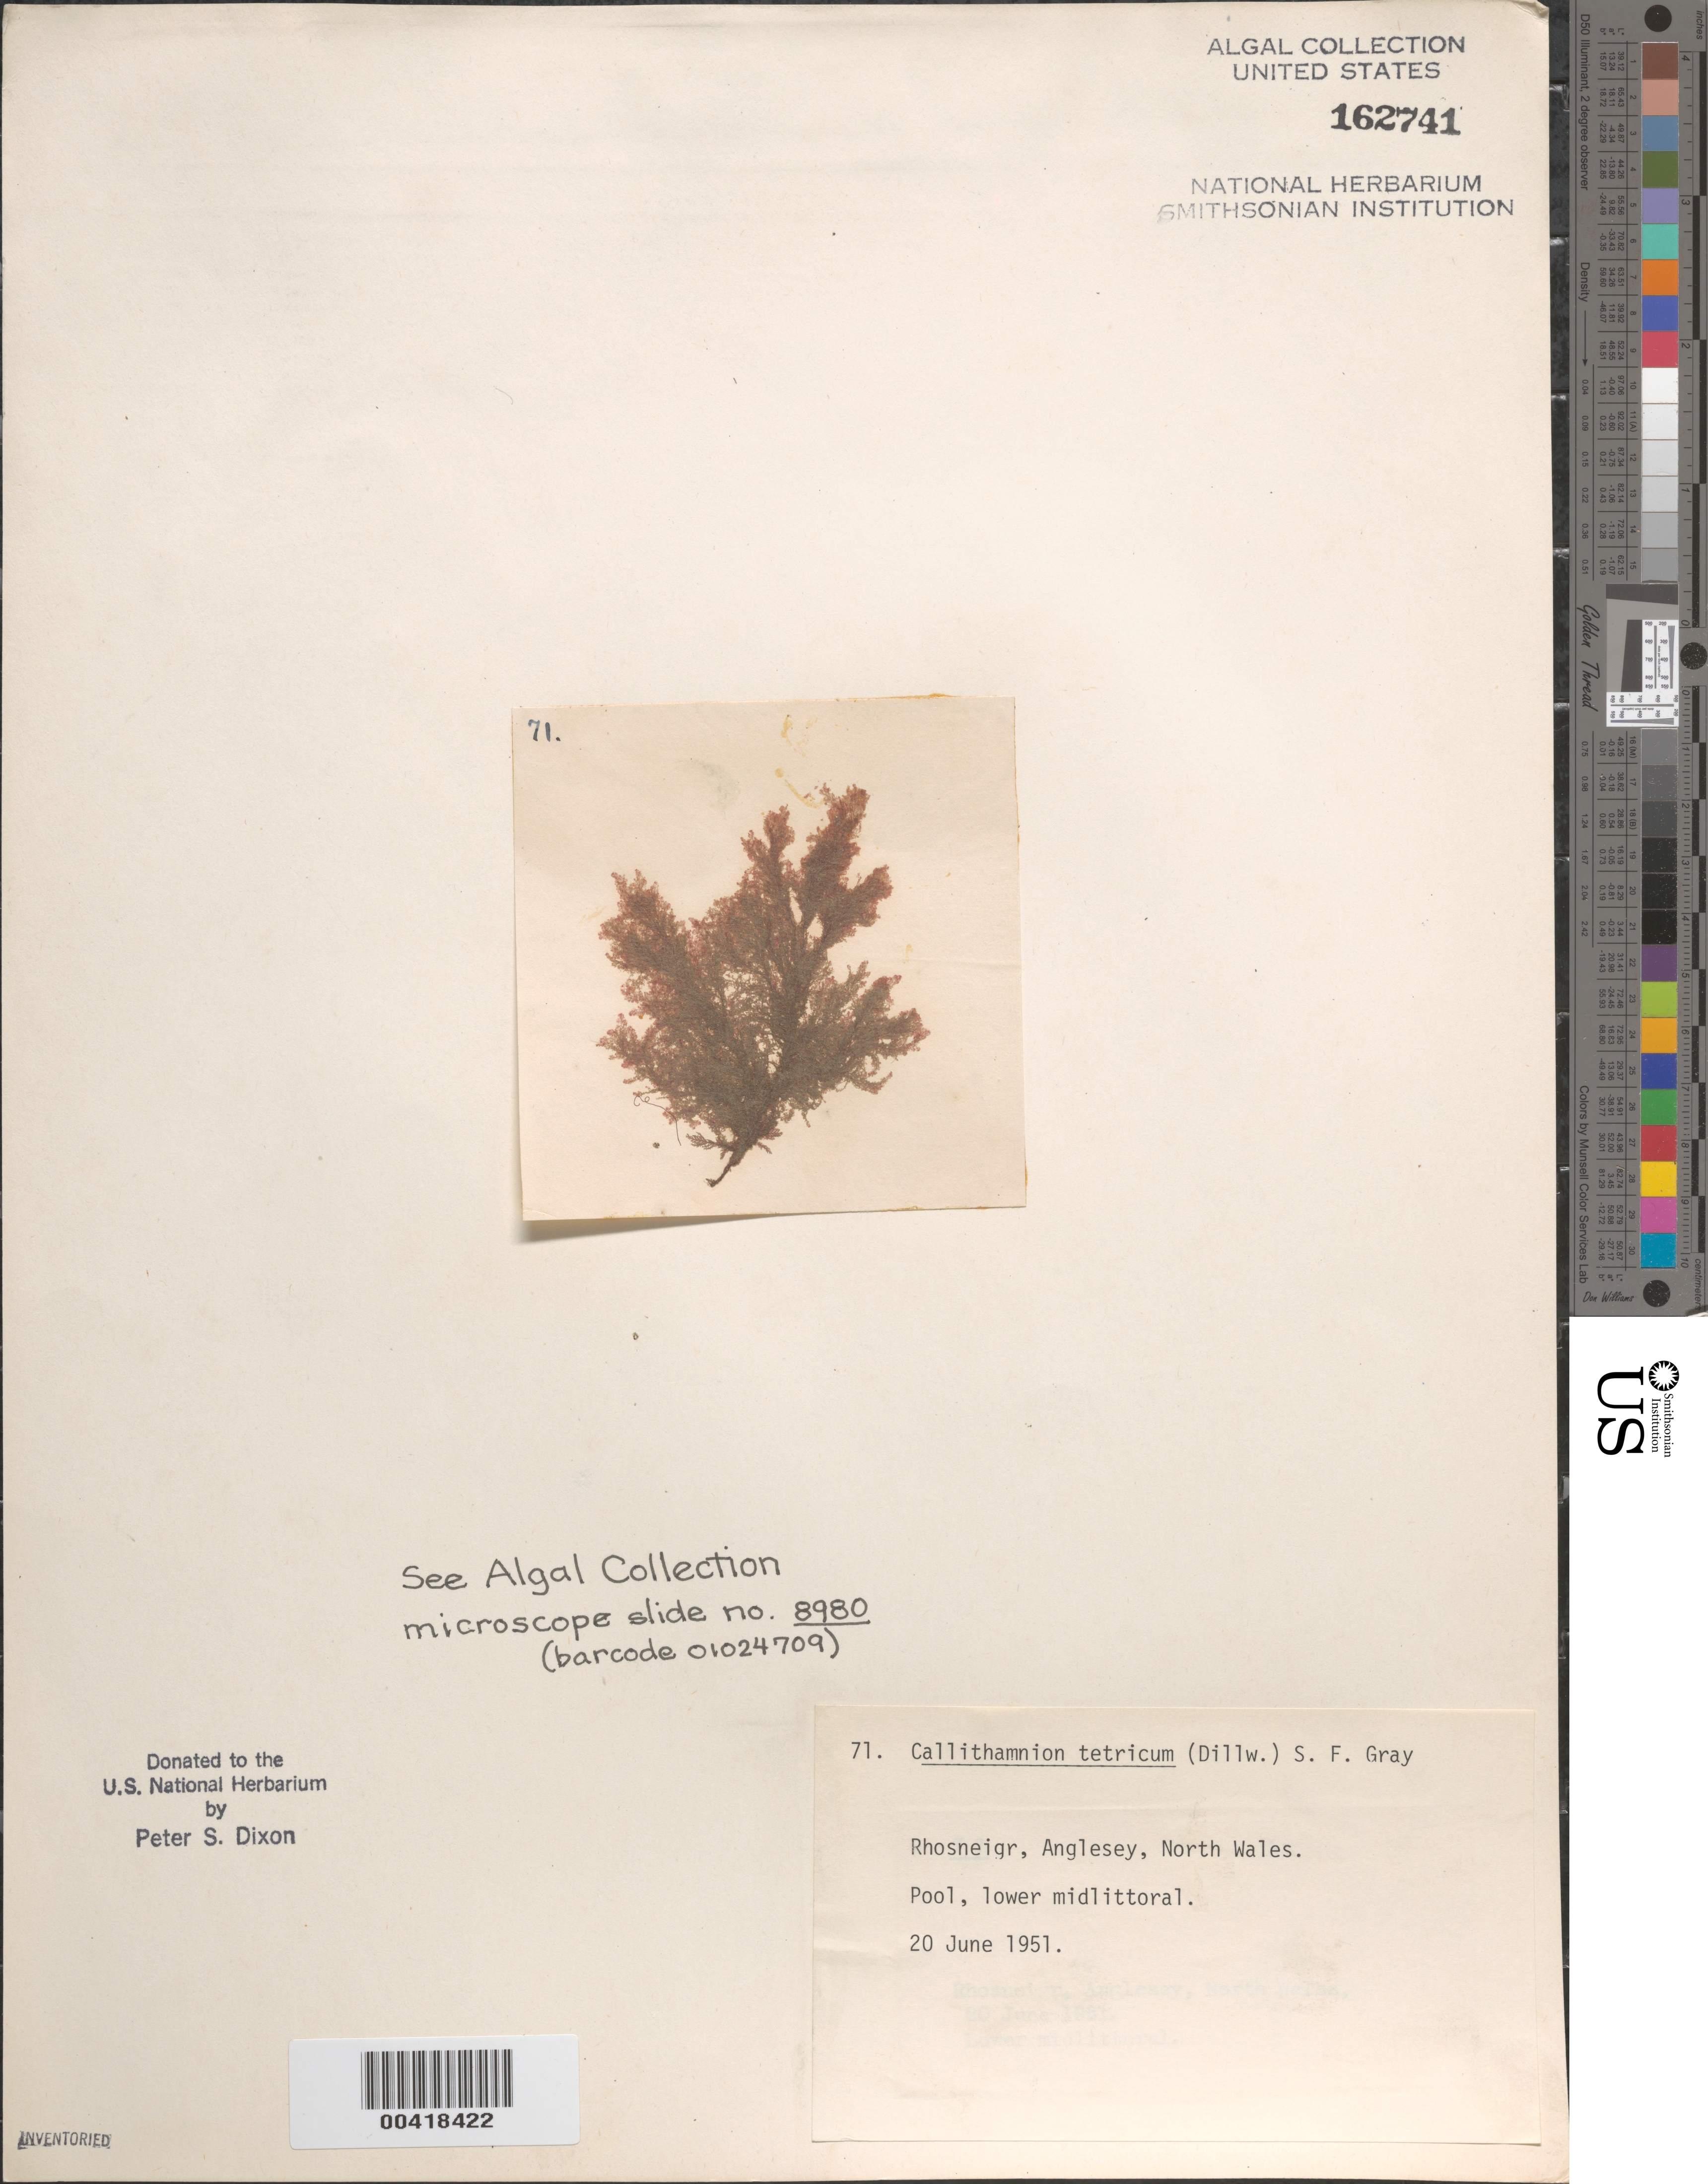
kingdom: Plantae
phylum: Rhodophyta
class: Florideophyceae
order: Ceramiales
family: Callithamniaceae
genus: Callithamnion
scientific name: Callithamnion tetricum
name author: (Dillwyn) S.F. Gray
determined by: Dixon, P. S.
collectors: P. S. Dixon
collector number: PSD 71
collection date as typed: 20 Jun 1951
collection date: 1951-06-20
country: United Kingdom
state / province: Wales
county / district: Gwynedd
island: Anglesey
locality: Rhosneigr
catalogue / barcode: US 162741